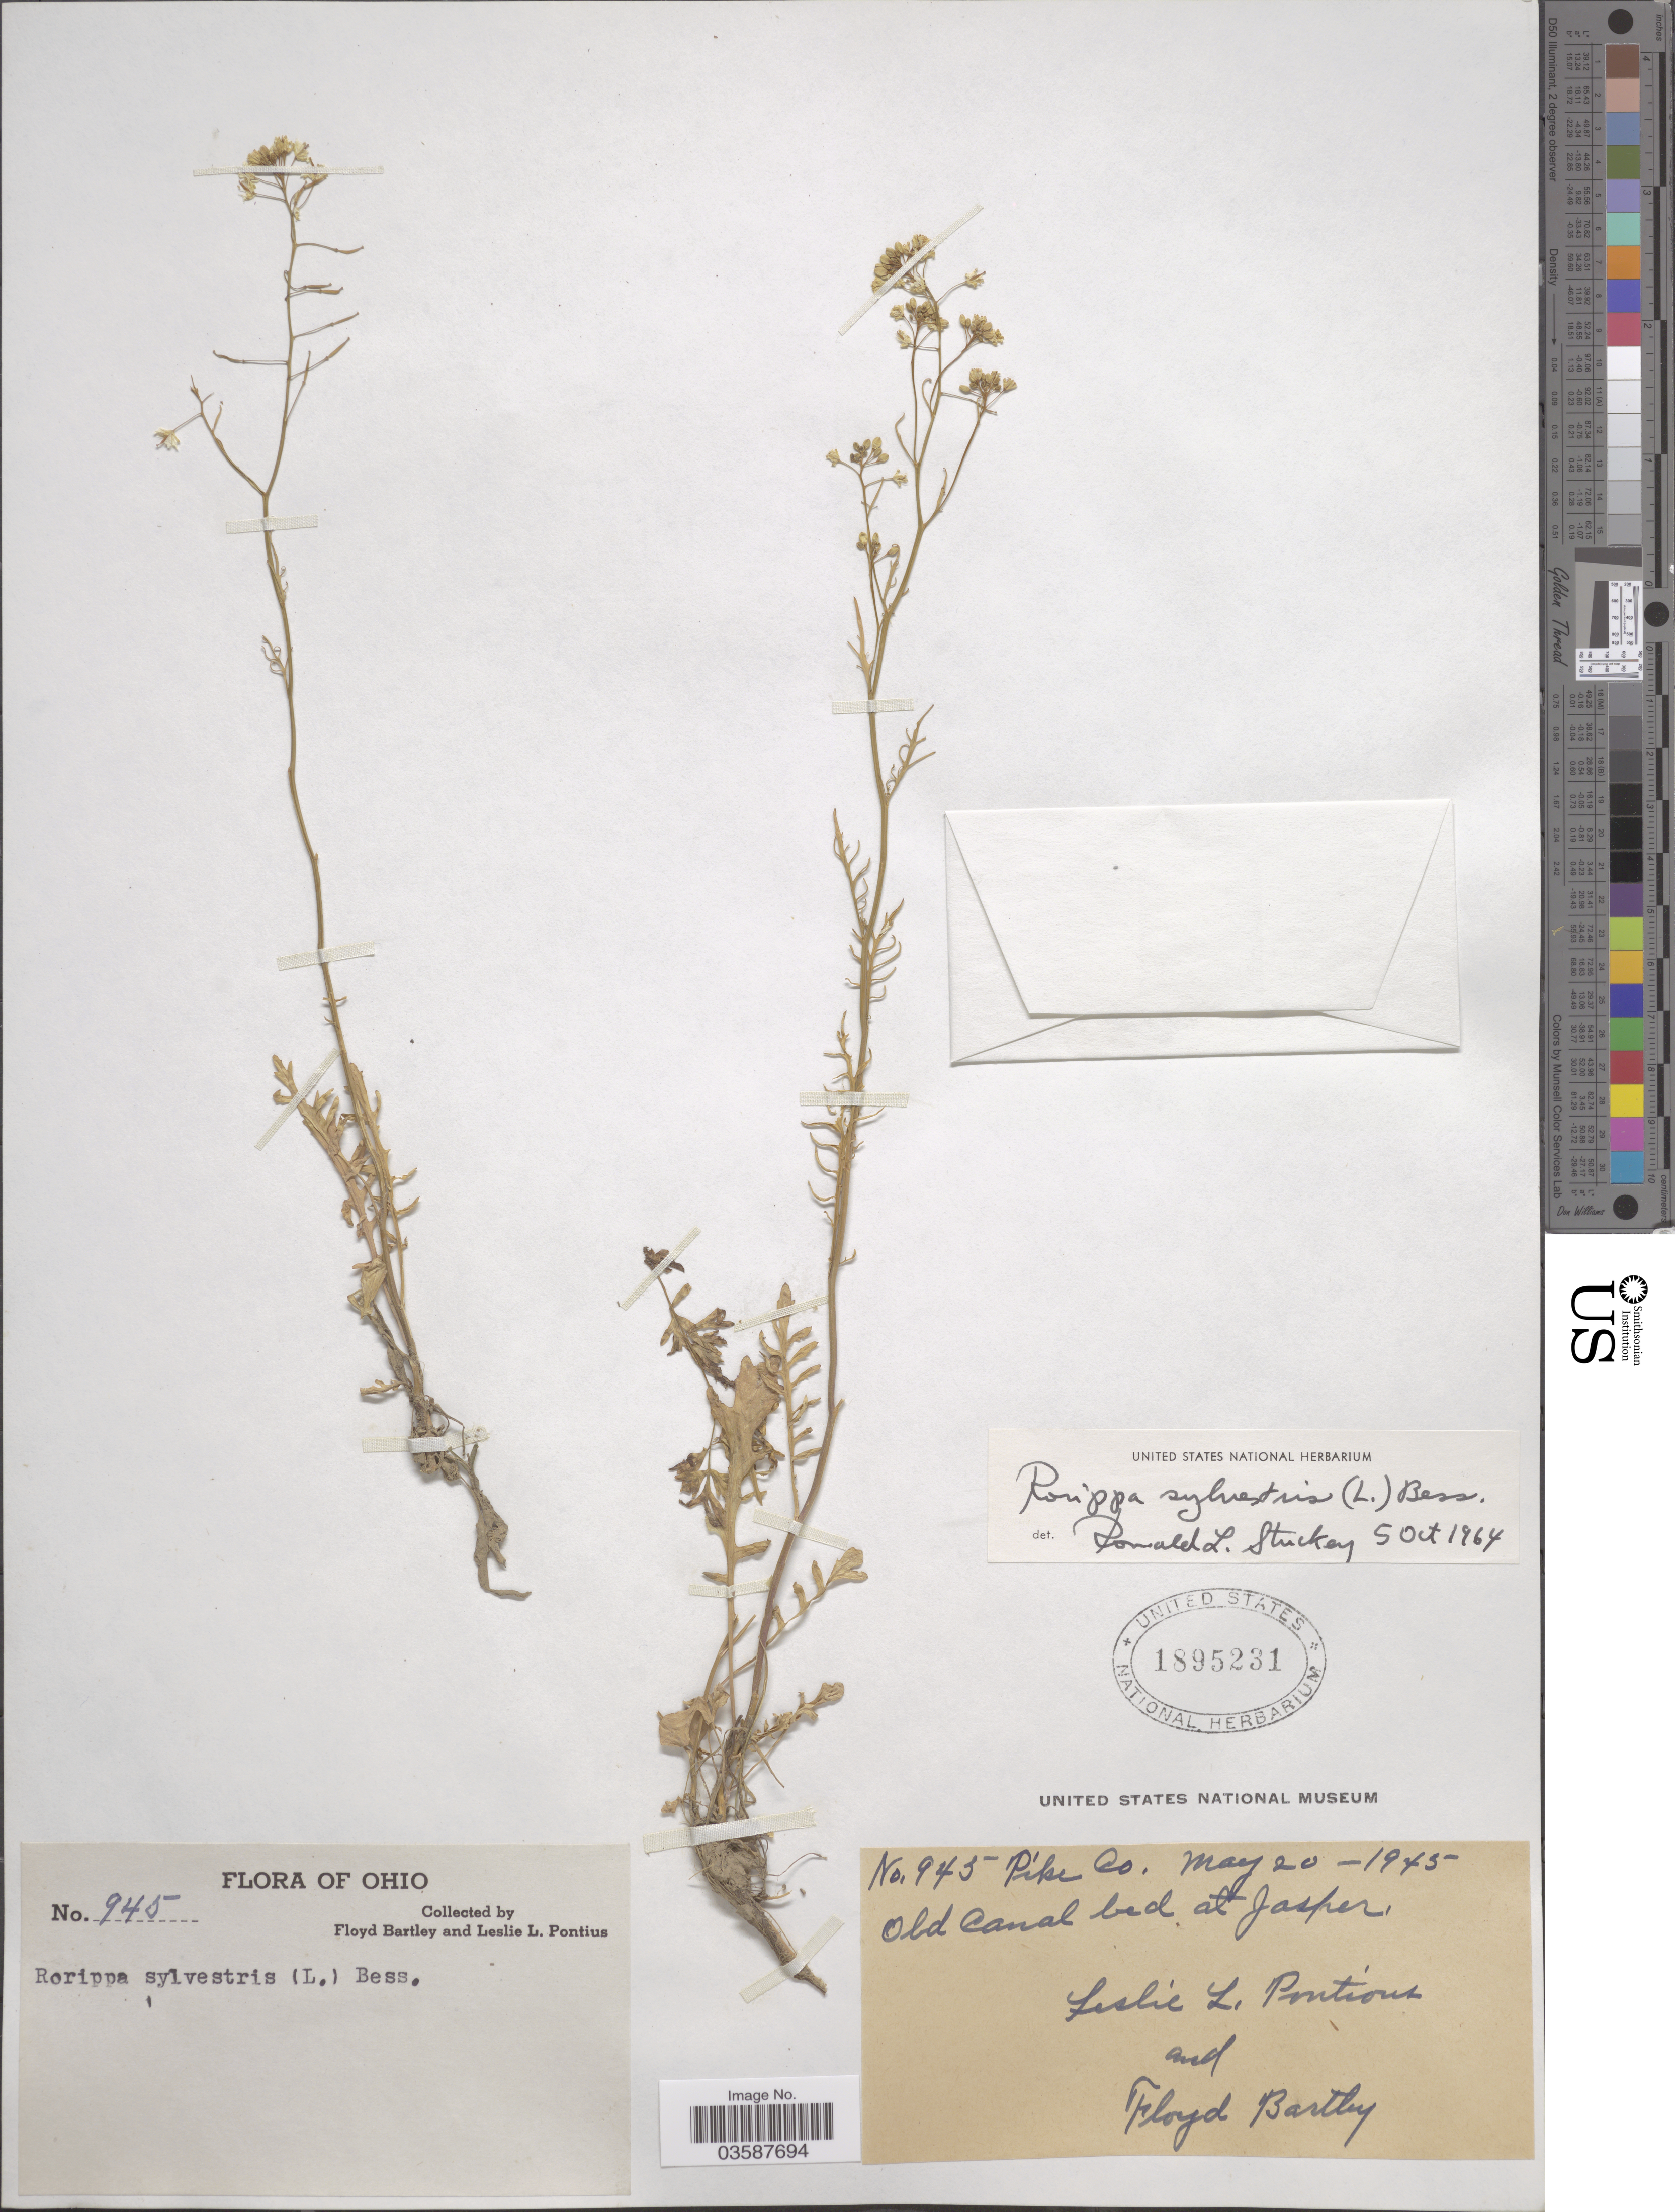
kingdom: Plantae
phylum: Tracheophyta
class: Magnoliopsida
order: Brassicales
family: Brassicaceae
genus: Rorippa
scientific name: Rorippa sylvestris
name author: (L.) Besser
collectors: F. Bartley & L. Pontius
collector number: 945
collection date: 1945-05-20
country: United States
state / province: Ohio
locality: Pike Co. Old Canal bed at Jasper.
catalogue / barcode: US 1895231